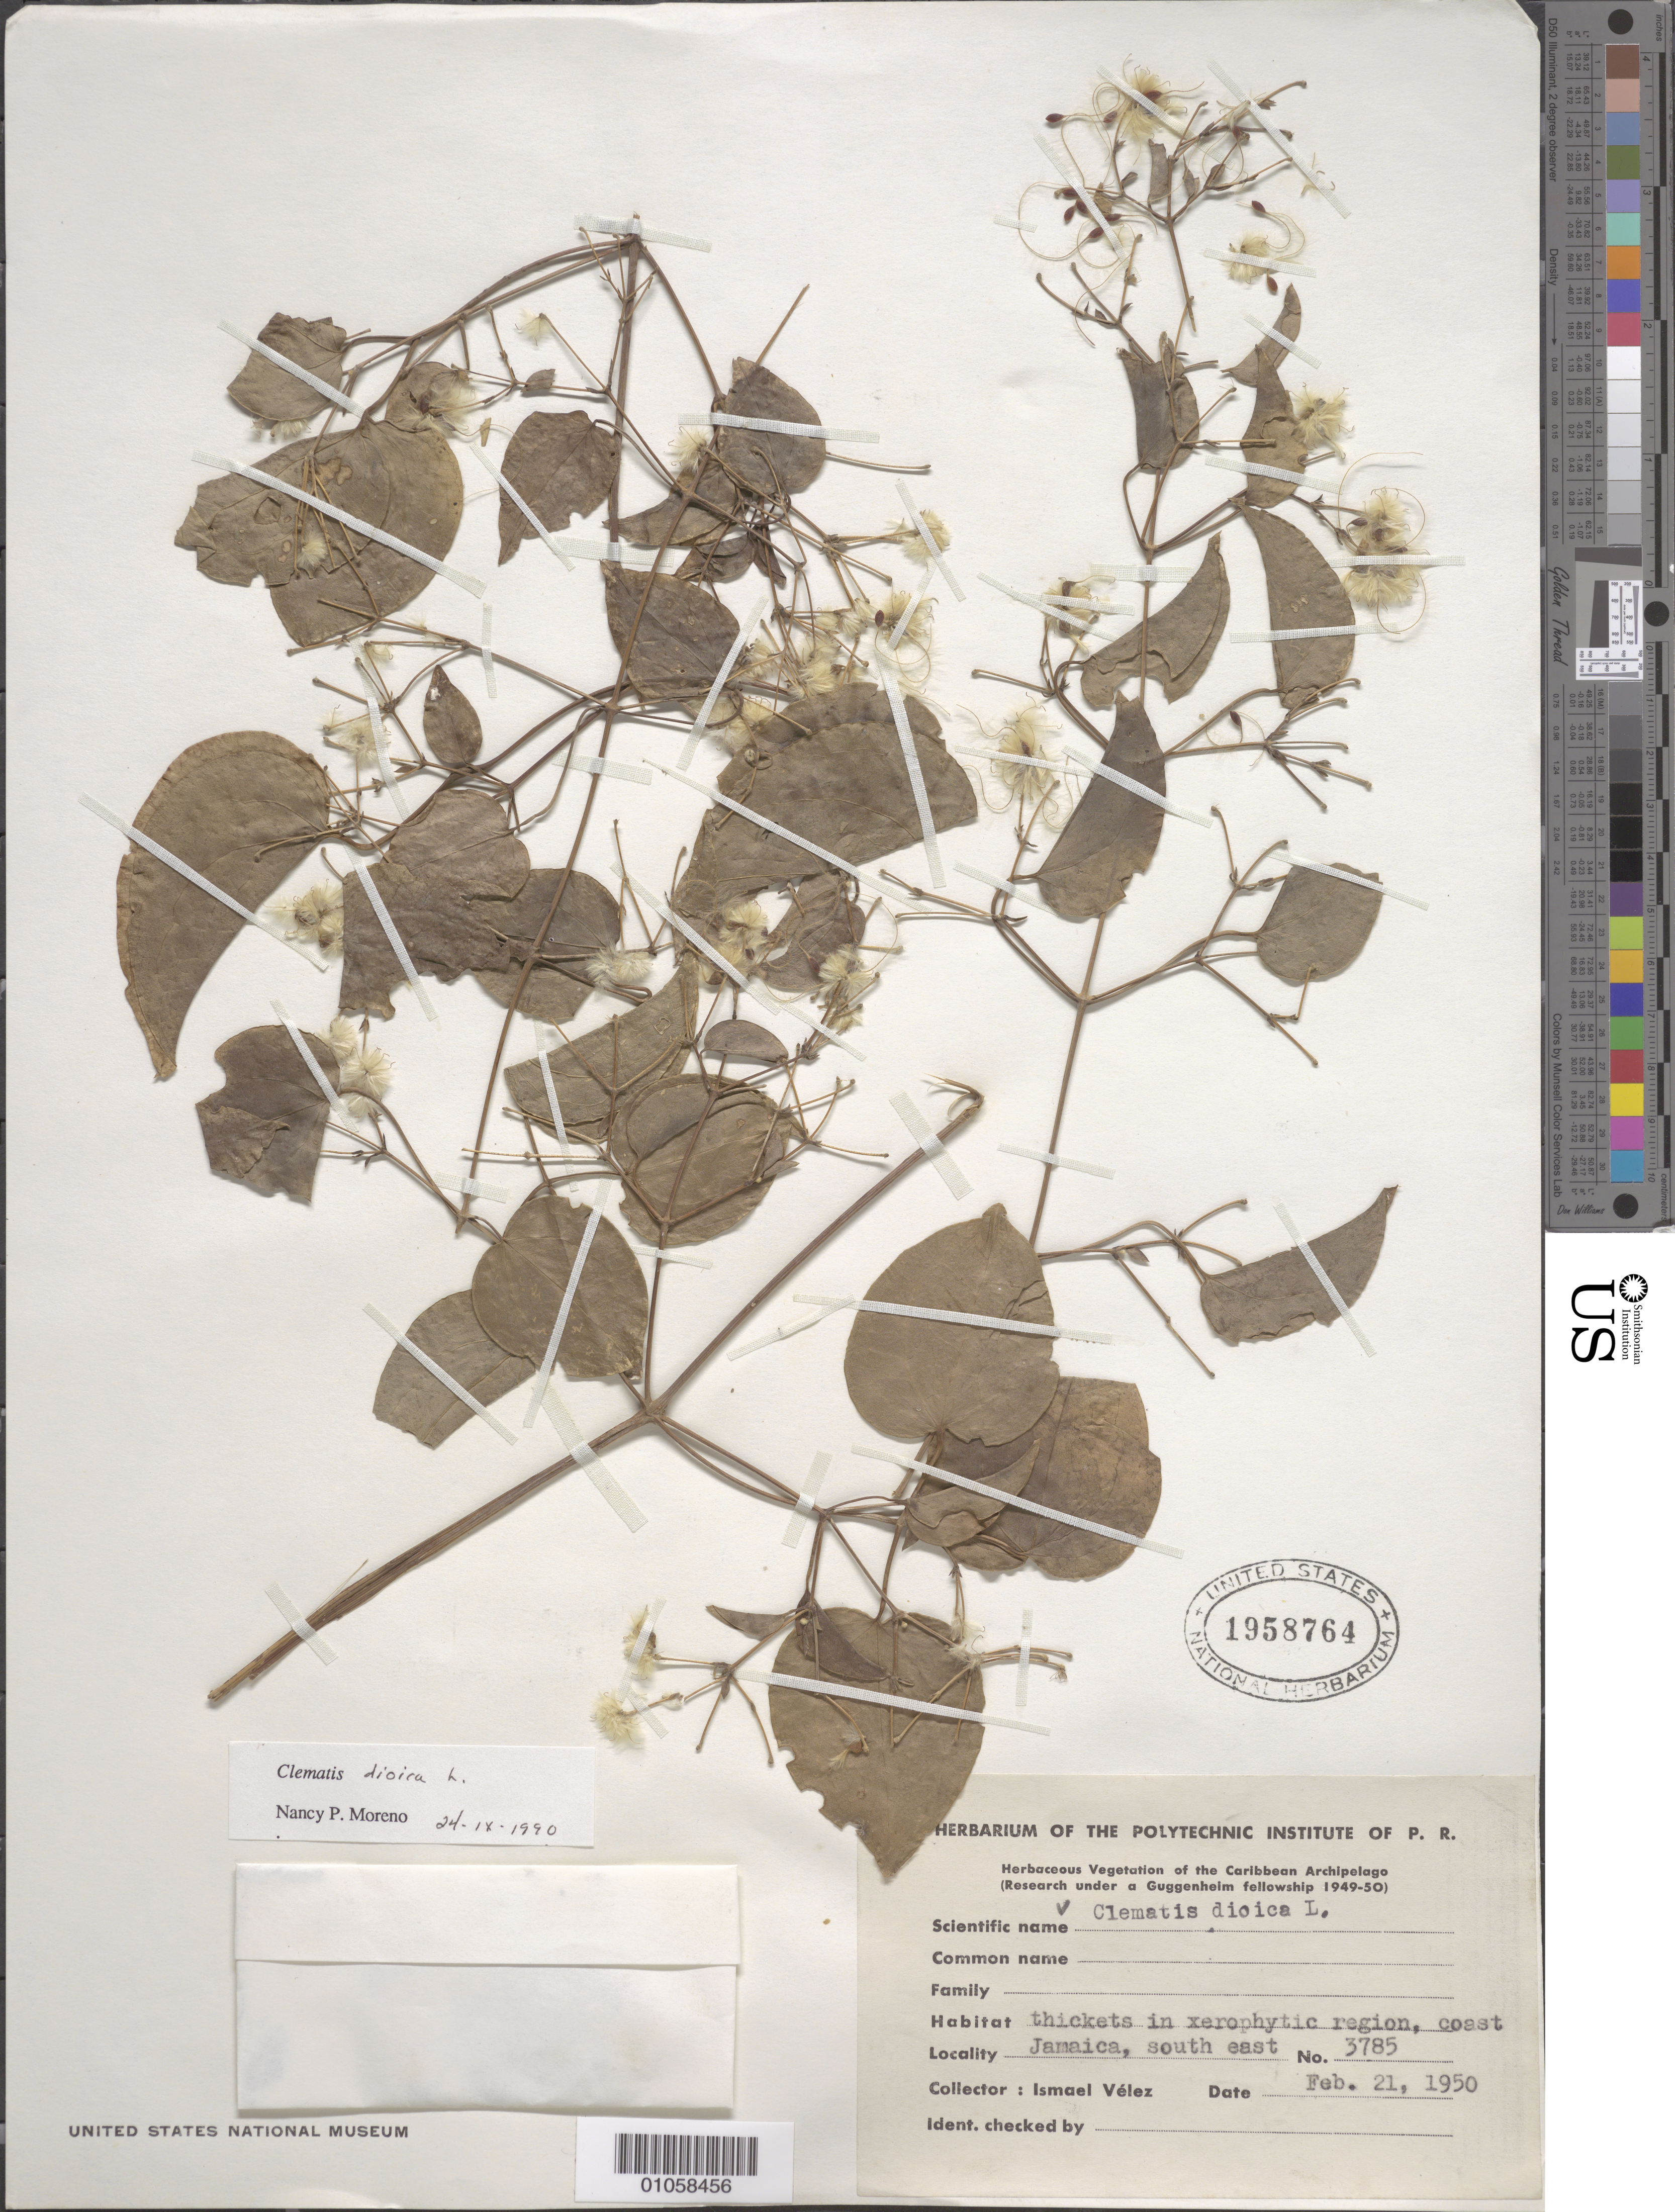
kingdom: Plantae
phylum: Tracheophyta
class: Magnoliopsida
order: Ranunculales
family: Ranunculaceae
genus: Clematis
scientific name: Clematis dioica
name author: L.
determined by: Moreno, N. P.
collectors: I. Velez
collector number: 3785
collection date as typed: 21 Feb 1950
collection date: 1950-02-21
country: Jamaica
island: Jamaica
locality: Southeast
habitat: Thickets in xerophytic region, coast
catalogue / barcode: US 1958764